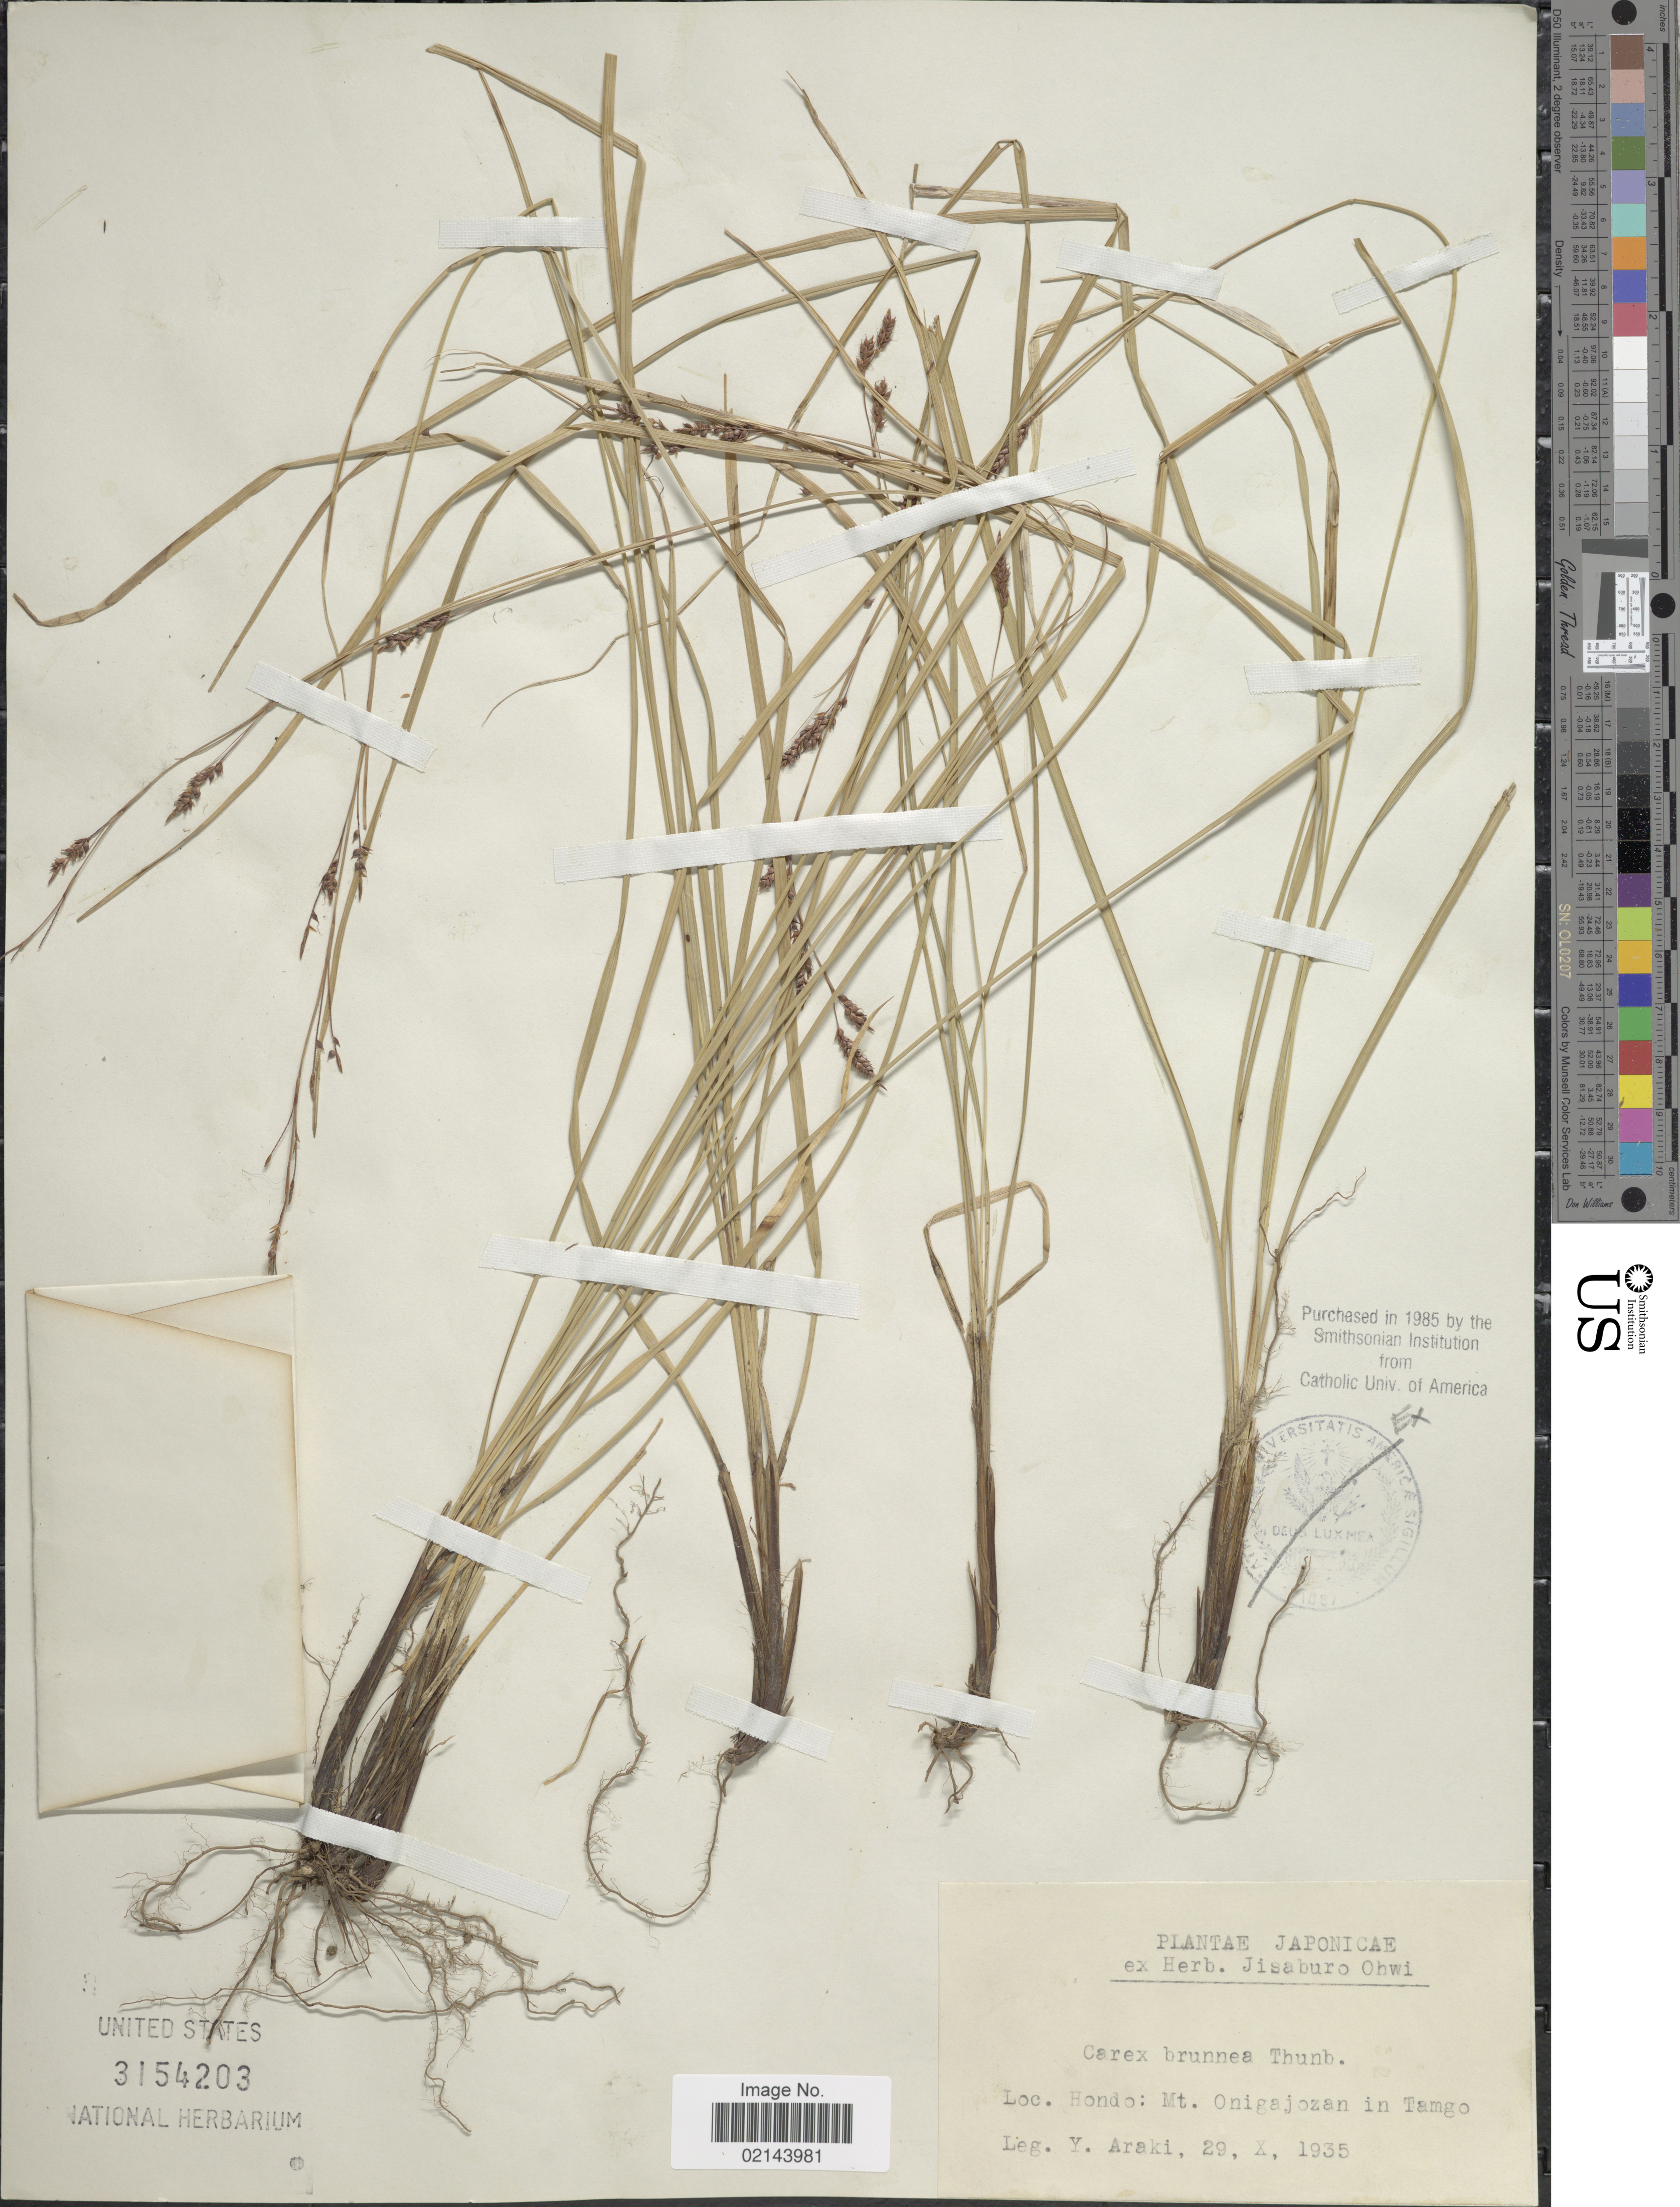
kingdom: Plantae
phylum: Tracheophyta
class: Liliopsida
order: Poales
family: Cyperaceae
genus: Carex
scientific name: Carex brunnea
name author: Thunb.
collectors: Y. Araki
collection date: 1935-10-29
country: Japan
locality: Hondo: Mt. Onigajozan in Tamgo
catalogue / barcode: US 3154203